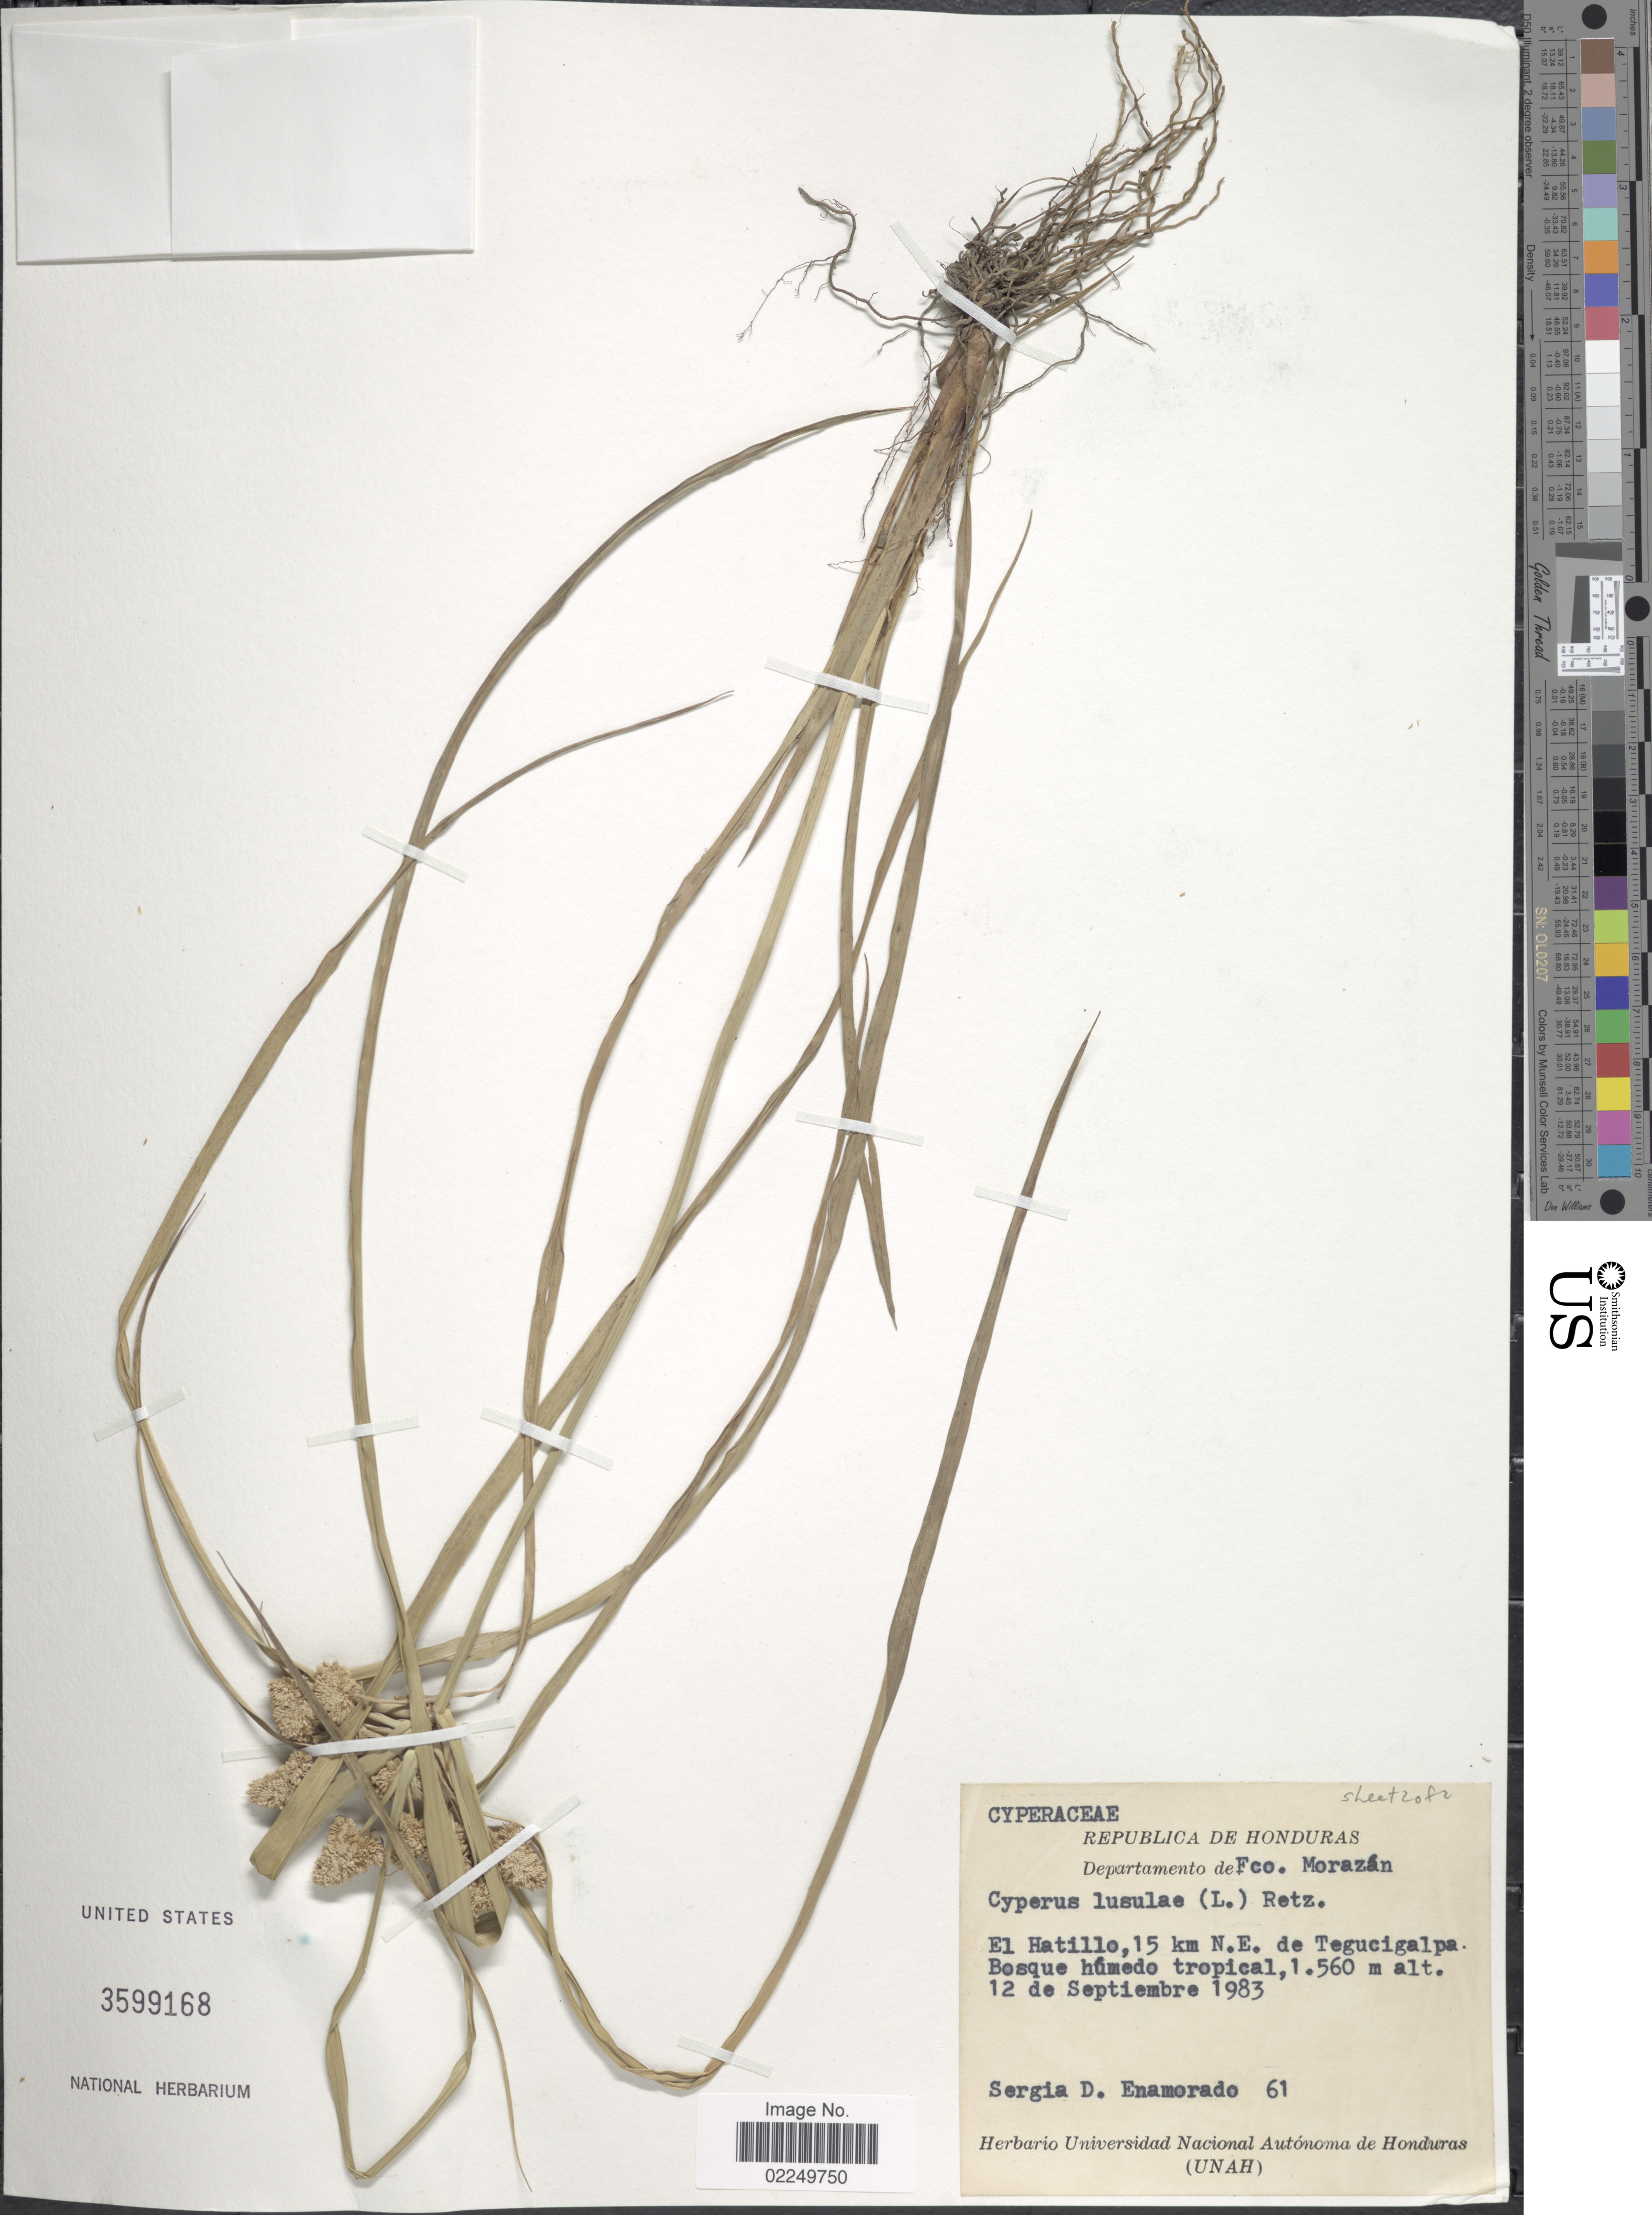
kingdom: Plantae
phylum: Tracheophyta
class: Liliopsida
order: Poales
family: Cyperaceae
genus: Cyperus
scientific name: Cyperus luzulae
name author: (L.) Rottb. ex Retz.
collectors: S. Enamorado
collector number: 61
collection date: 1983-09-12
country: Honduras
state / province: Fco. Morazán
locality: Departamento de Fco. Morazan, El Hatillo, 15 km N.E. de Tegucigalpa Bosque humedo tropical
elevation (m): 1560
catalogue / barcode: US 3599168